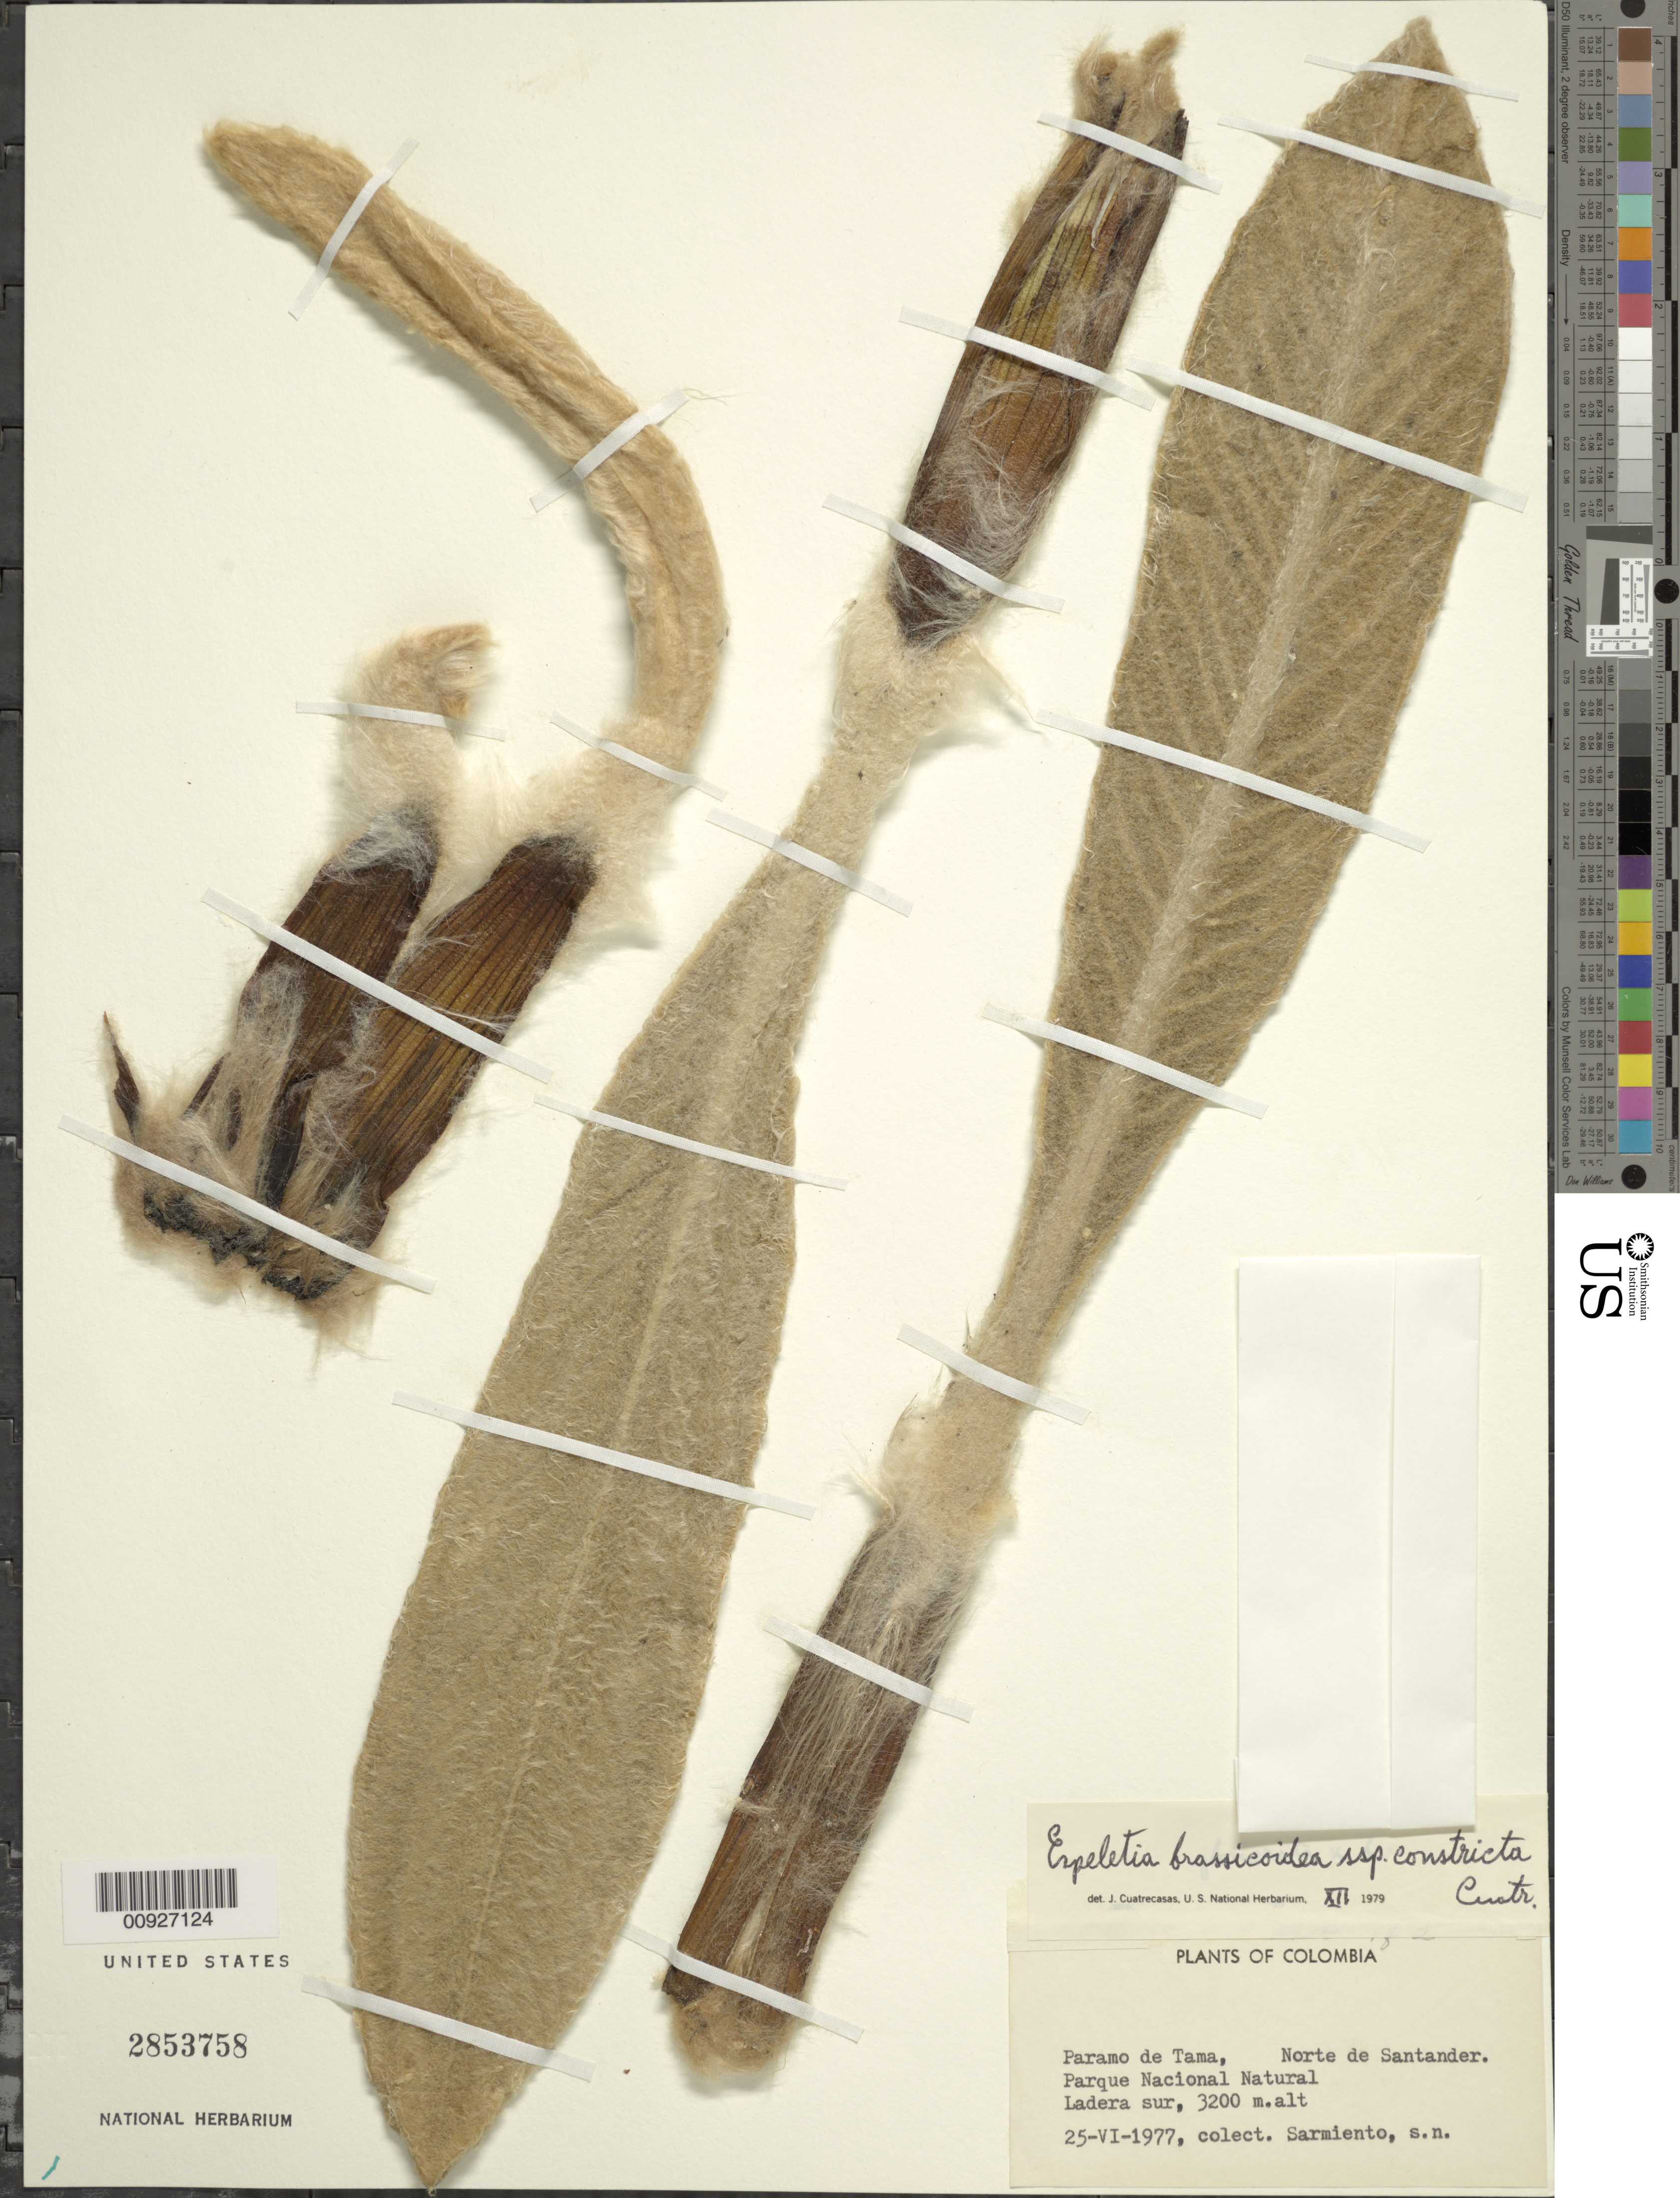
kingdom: Plantae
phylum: Tracheophyta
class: Magnoliopsida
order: Asterales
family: Asteraceae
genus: Espeletia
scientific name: Espeletia brassicoidea f. constricta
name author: Cuatrec.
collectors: -- Sarmiento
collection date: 1977-06-25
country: Colombia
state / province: Norte de Santander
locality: Páramo de Tamá. Parque Nacional Natural. Ladera Sur.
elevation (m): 3200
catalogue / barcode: US 2853758